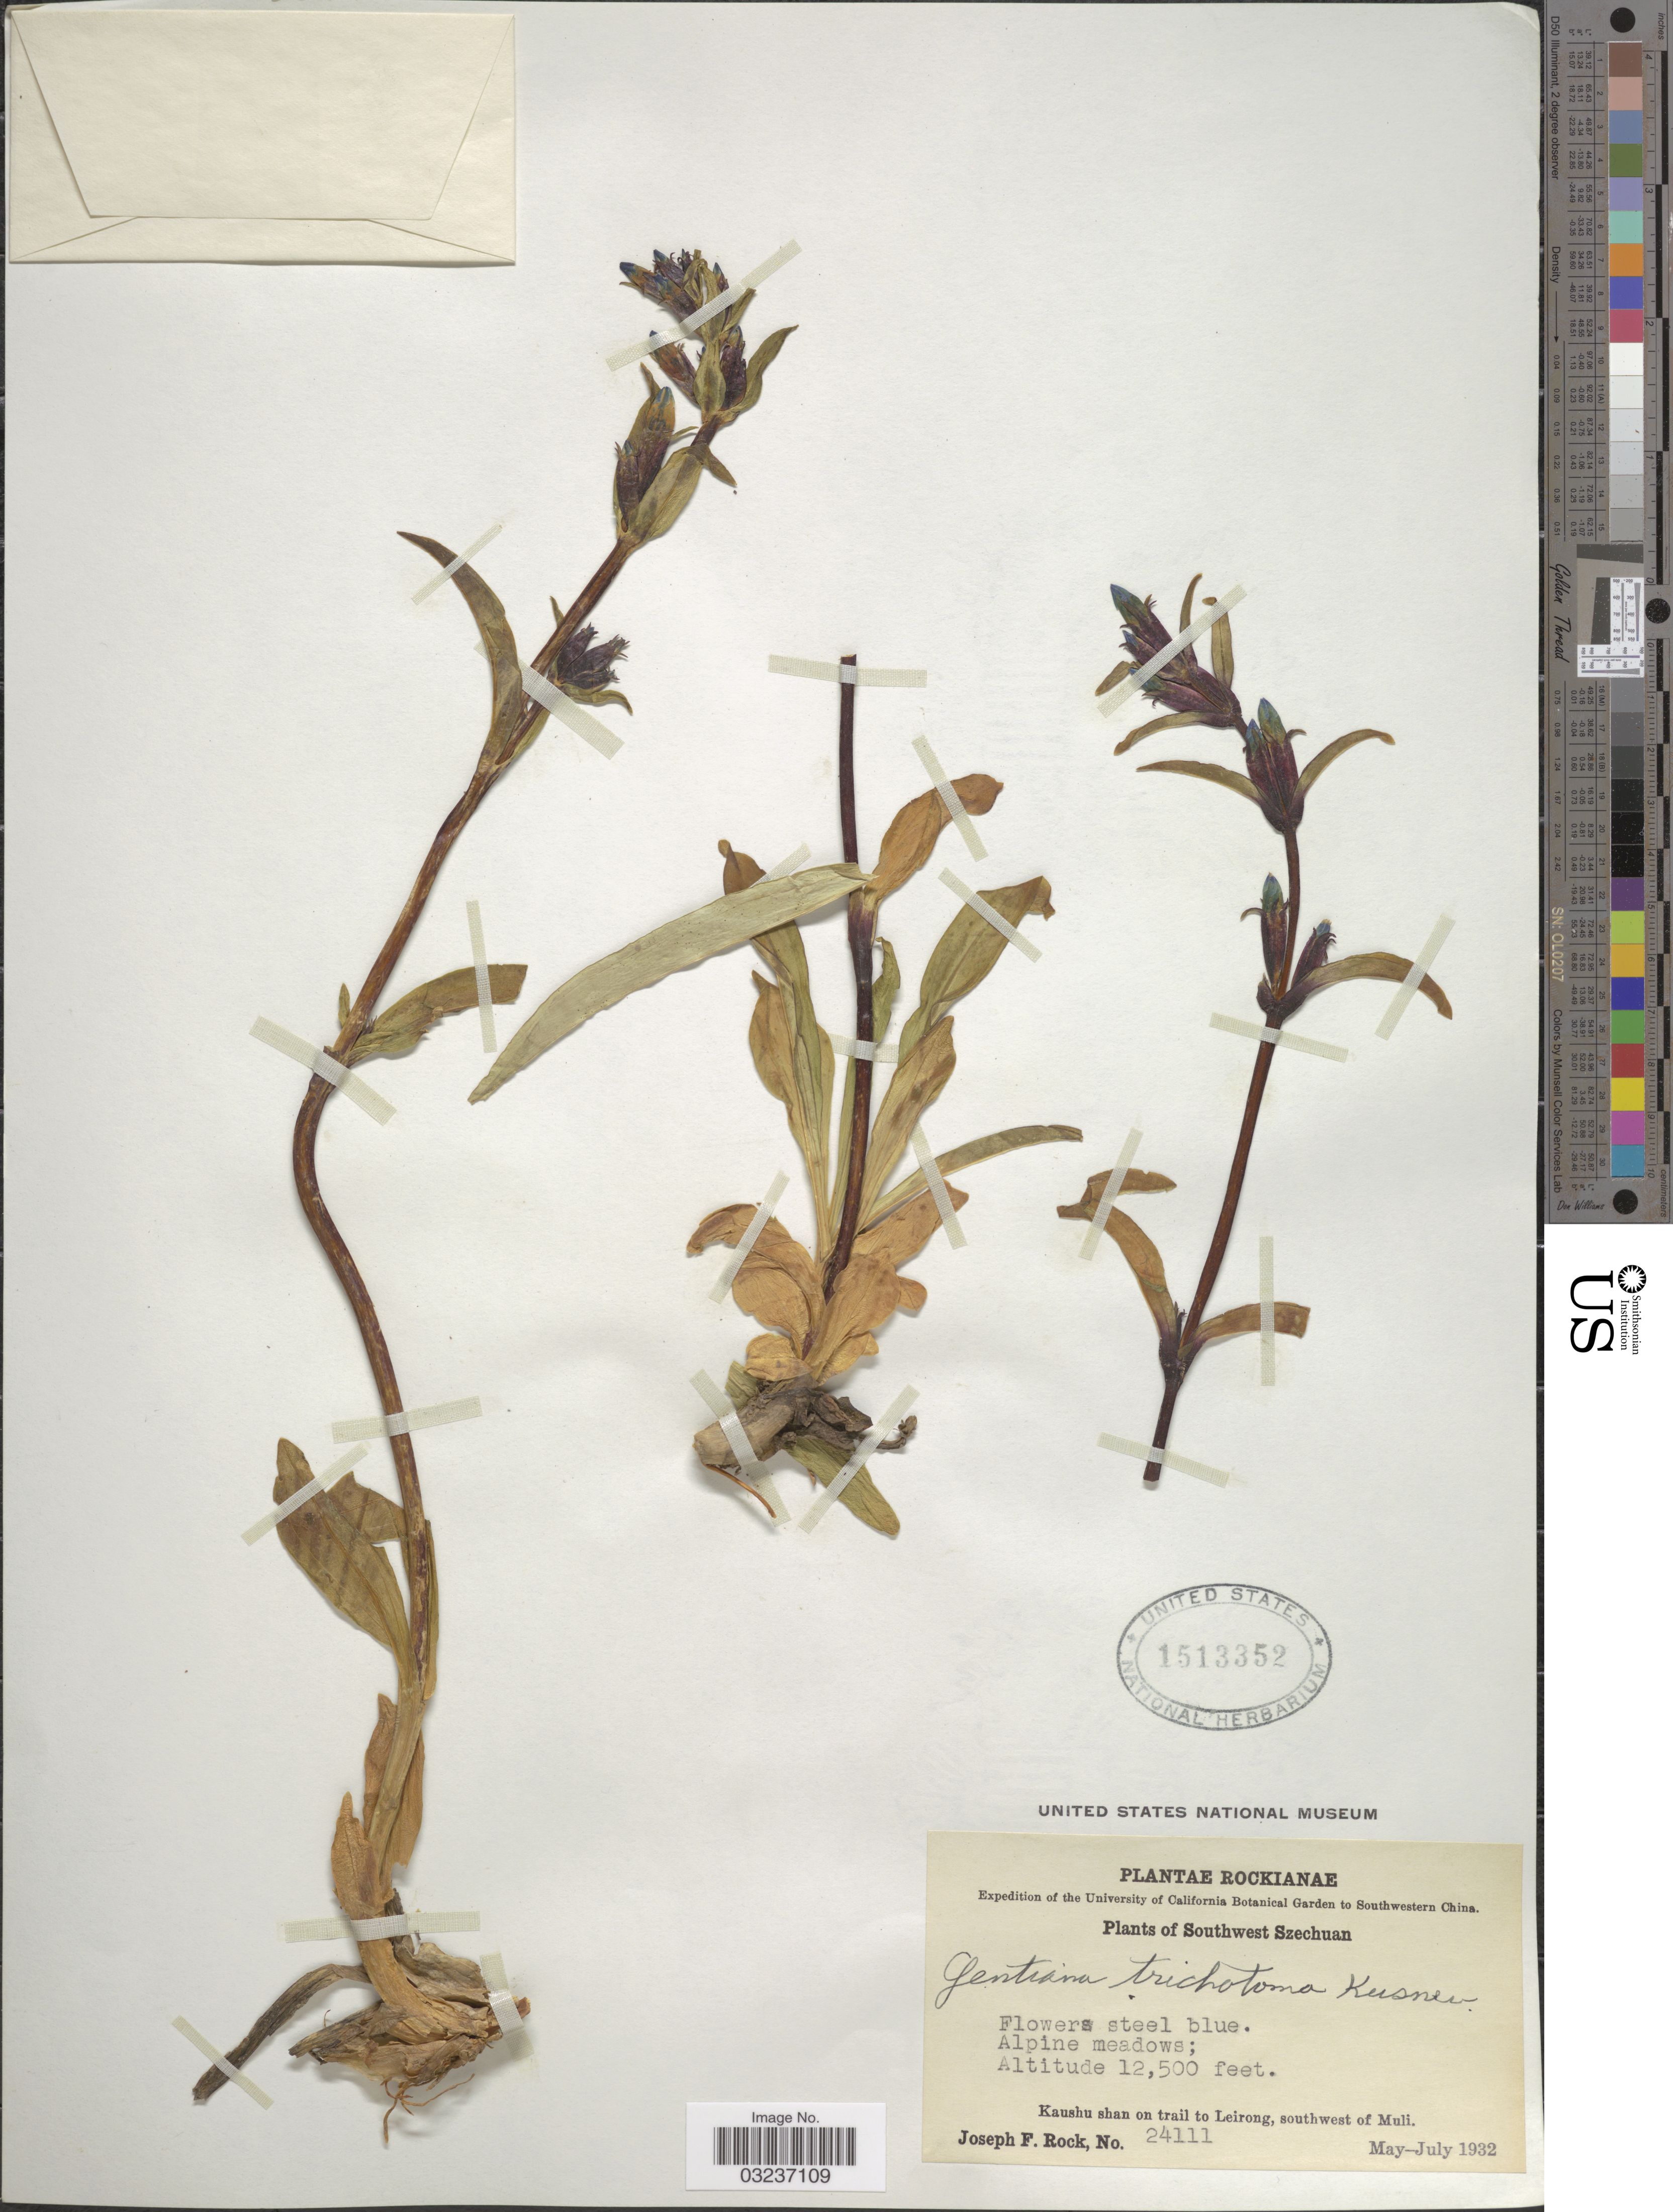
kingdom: Plantae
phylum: Tracheophyta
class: Magnoliopsida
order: Gentianales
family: Gentianaceae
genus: Gentiana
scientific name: Gentiana trichotoma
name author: Kusn.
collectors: J. F. Rock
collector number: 24111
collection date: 1932-05/1932-07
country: China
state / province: Sichuan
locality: Southwestern China. Southwest Szechuan. Kaushu shan on trail to Leirong, southwest of Muli.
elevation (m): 3810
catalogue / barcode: US 1513352